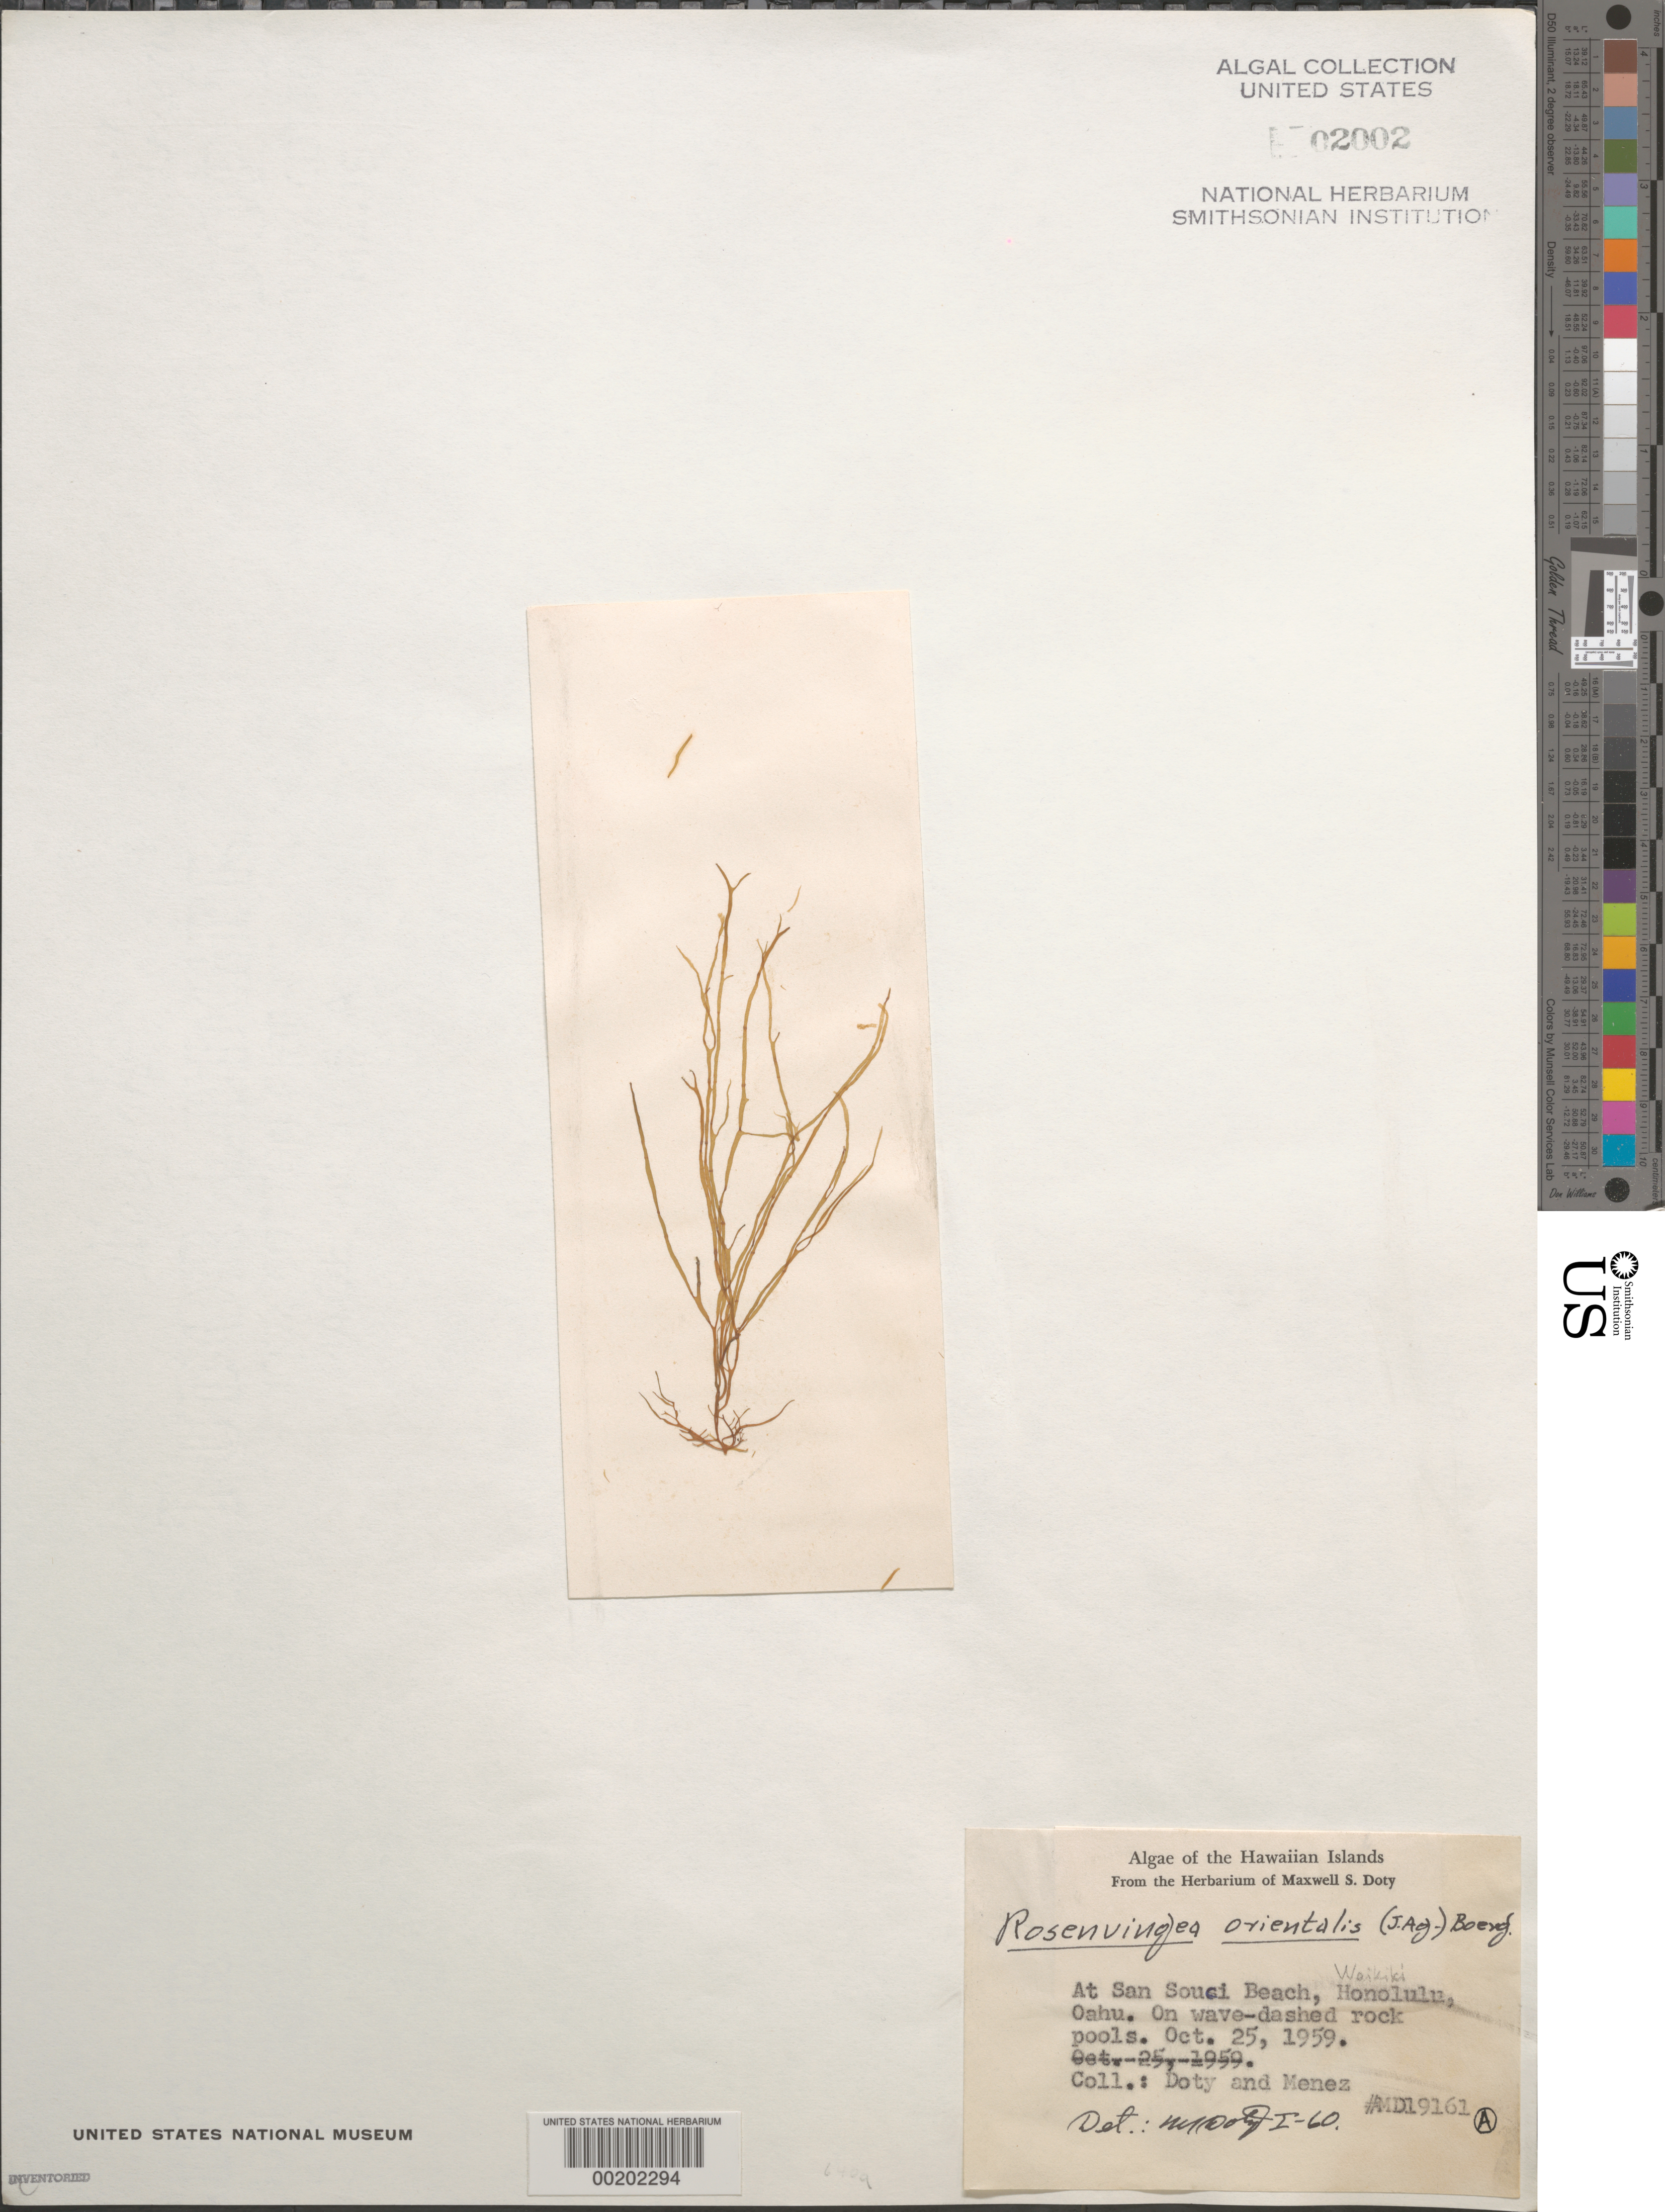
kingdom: Chromista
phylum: Ochrophyta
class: Phaeophyceae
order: Scytosiphonales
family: Scytosiphonaceae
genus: Rosenvingea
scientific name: Rosenvingea orientalis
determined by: Doty, M. S.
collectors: M. S. Doty & Meñez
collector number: MSD 19161a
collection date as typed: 25 Oct 1959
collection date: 1959-10-25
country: United States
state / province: Hawaii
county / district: Honolulu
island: Oahu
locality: Honolulu, Waikiki, Sans Souci Beach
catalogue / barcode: US 2002